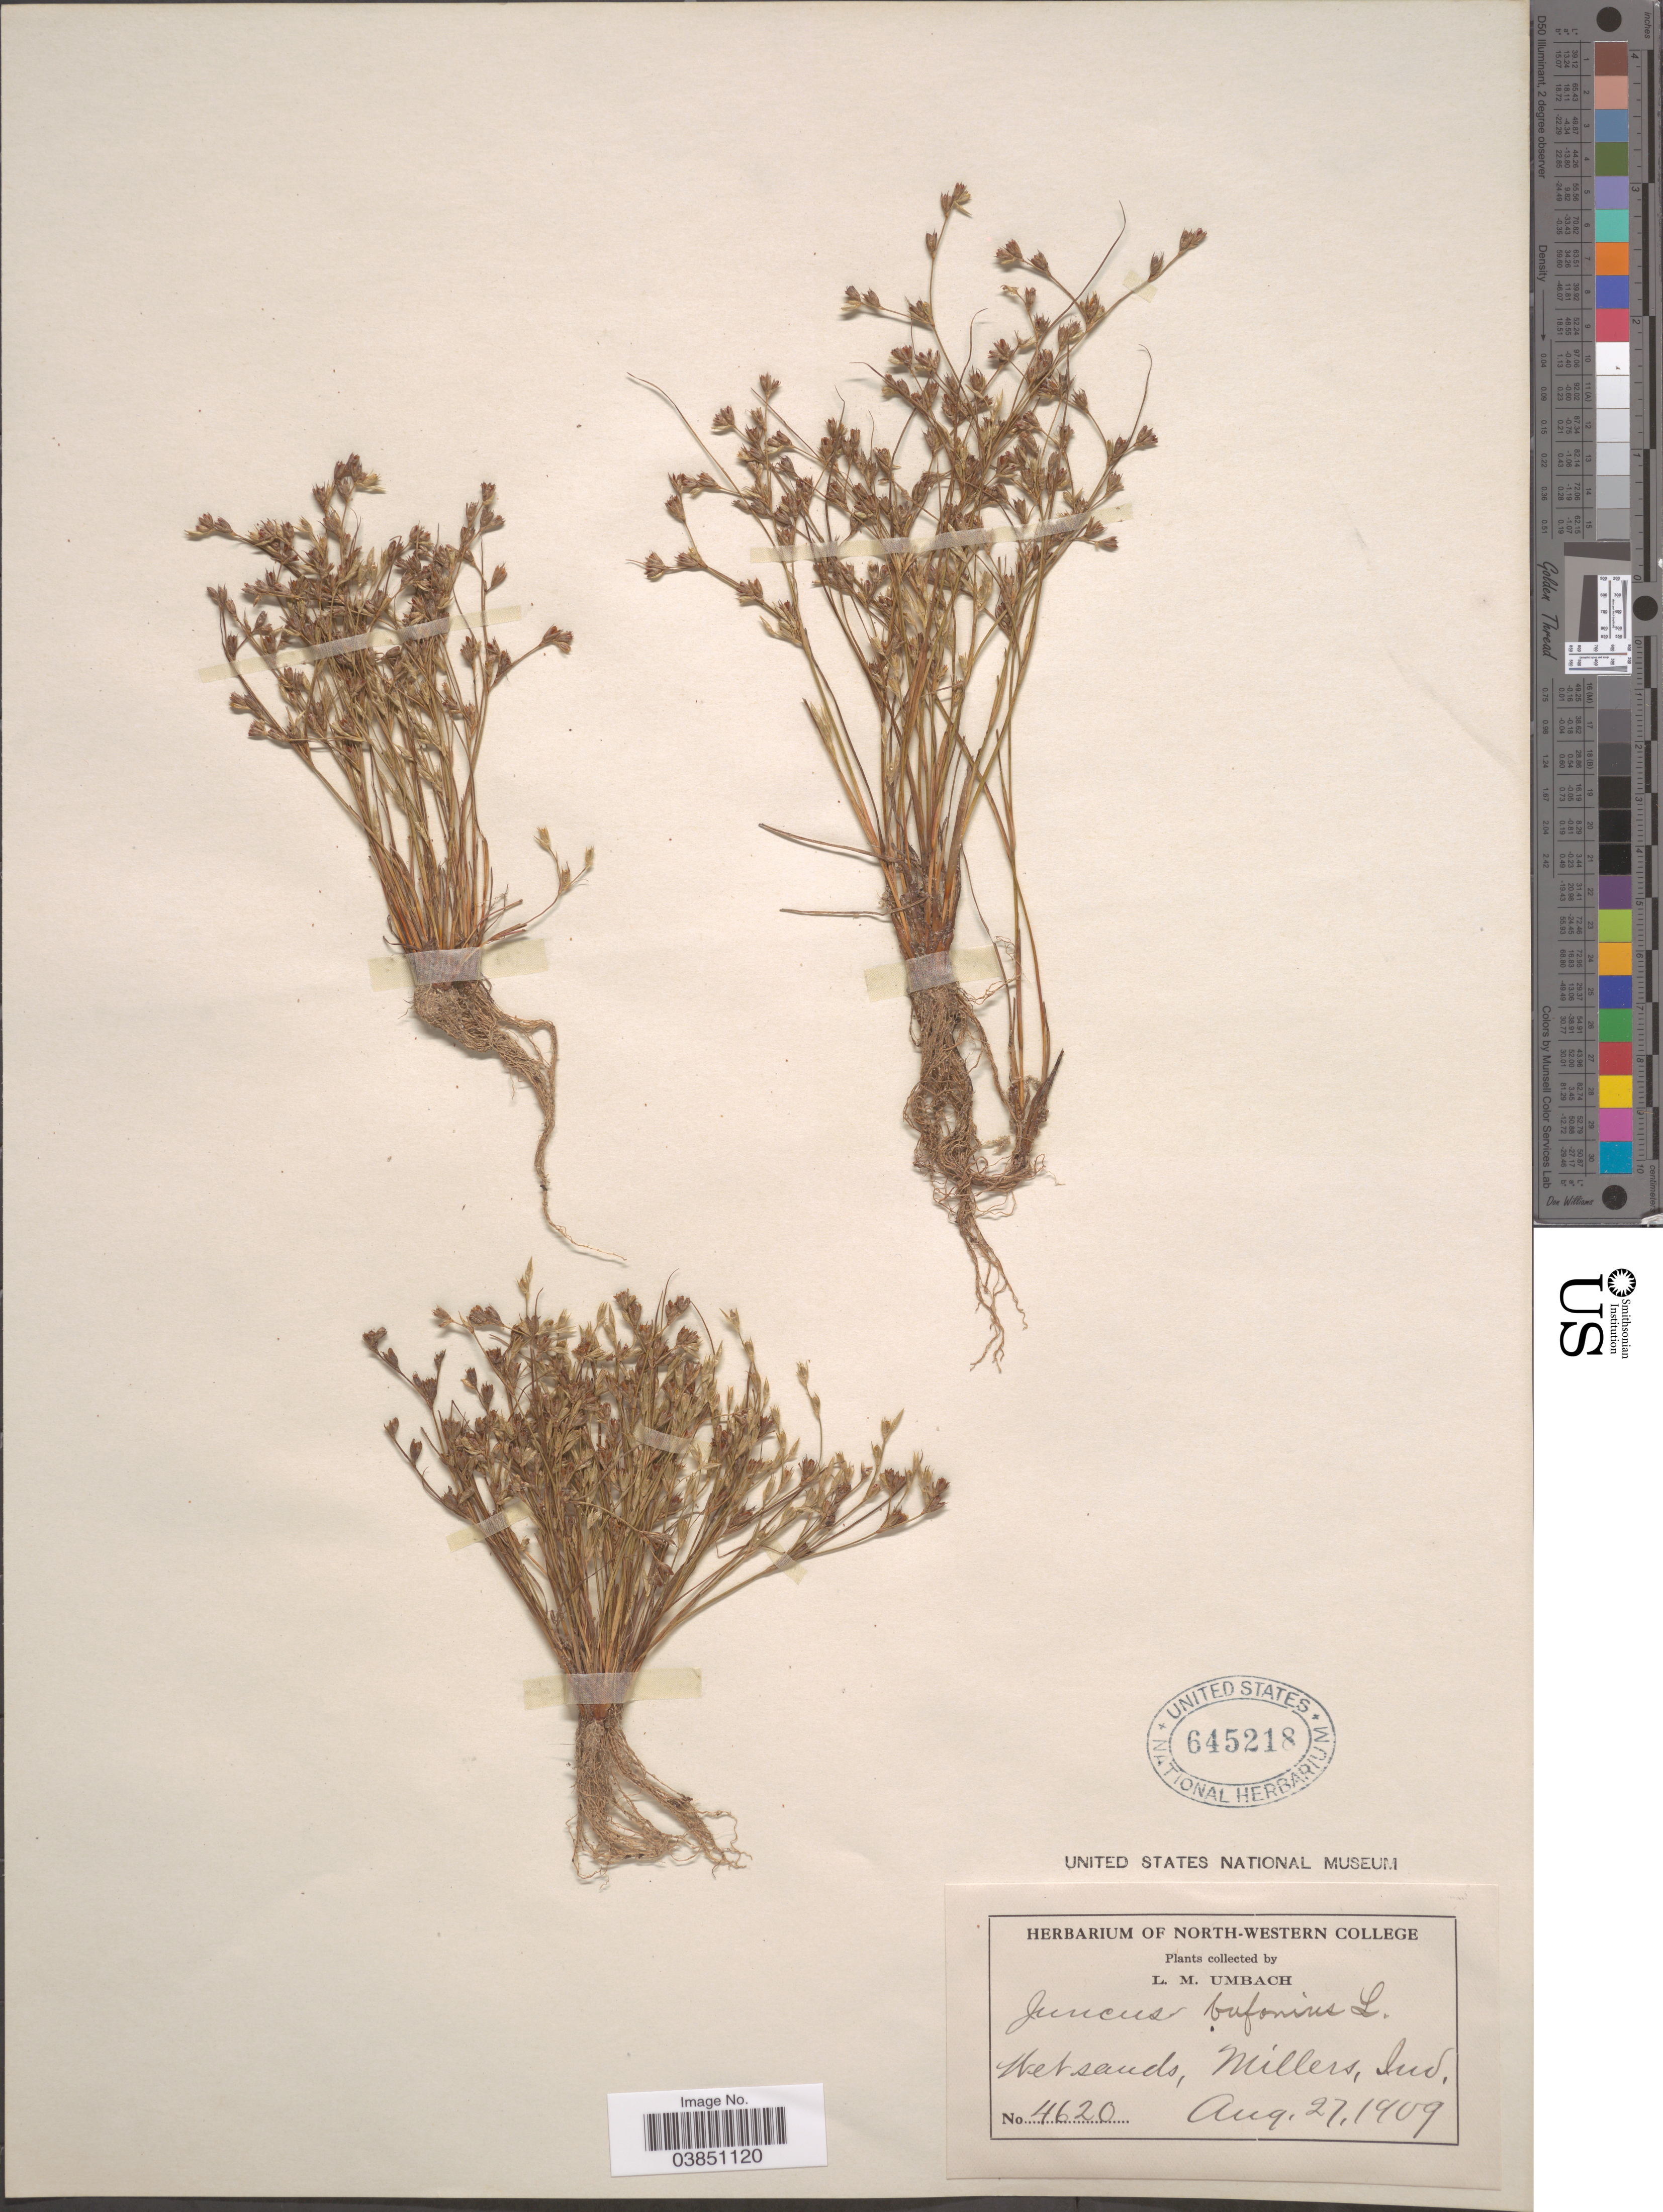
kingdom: Plantae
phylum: Tracheophyta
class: Liliopsida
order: Poales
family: Juncaceae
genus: Juncus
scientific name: Juncus bufonius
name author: L.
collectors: L. M. Umbach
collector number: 4620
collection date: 1909-08-27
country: United States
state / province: Indiana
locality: Millers.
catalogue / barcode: US 645218